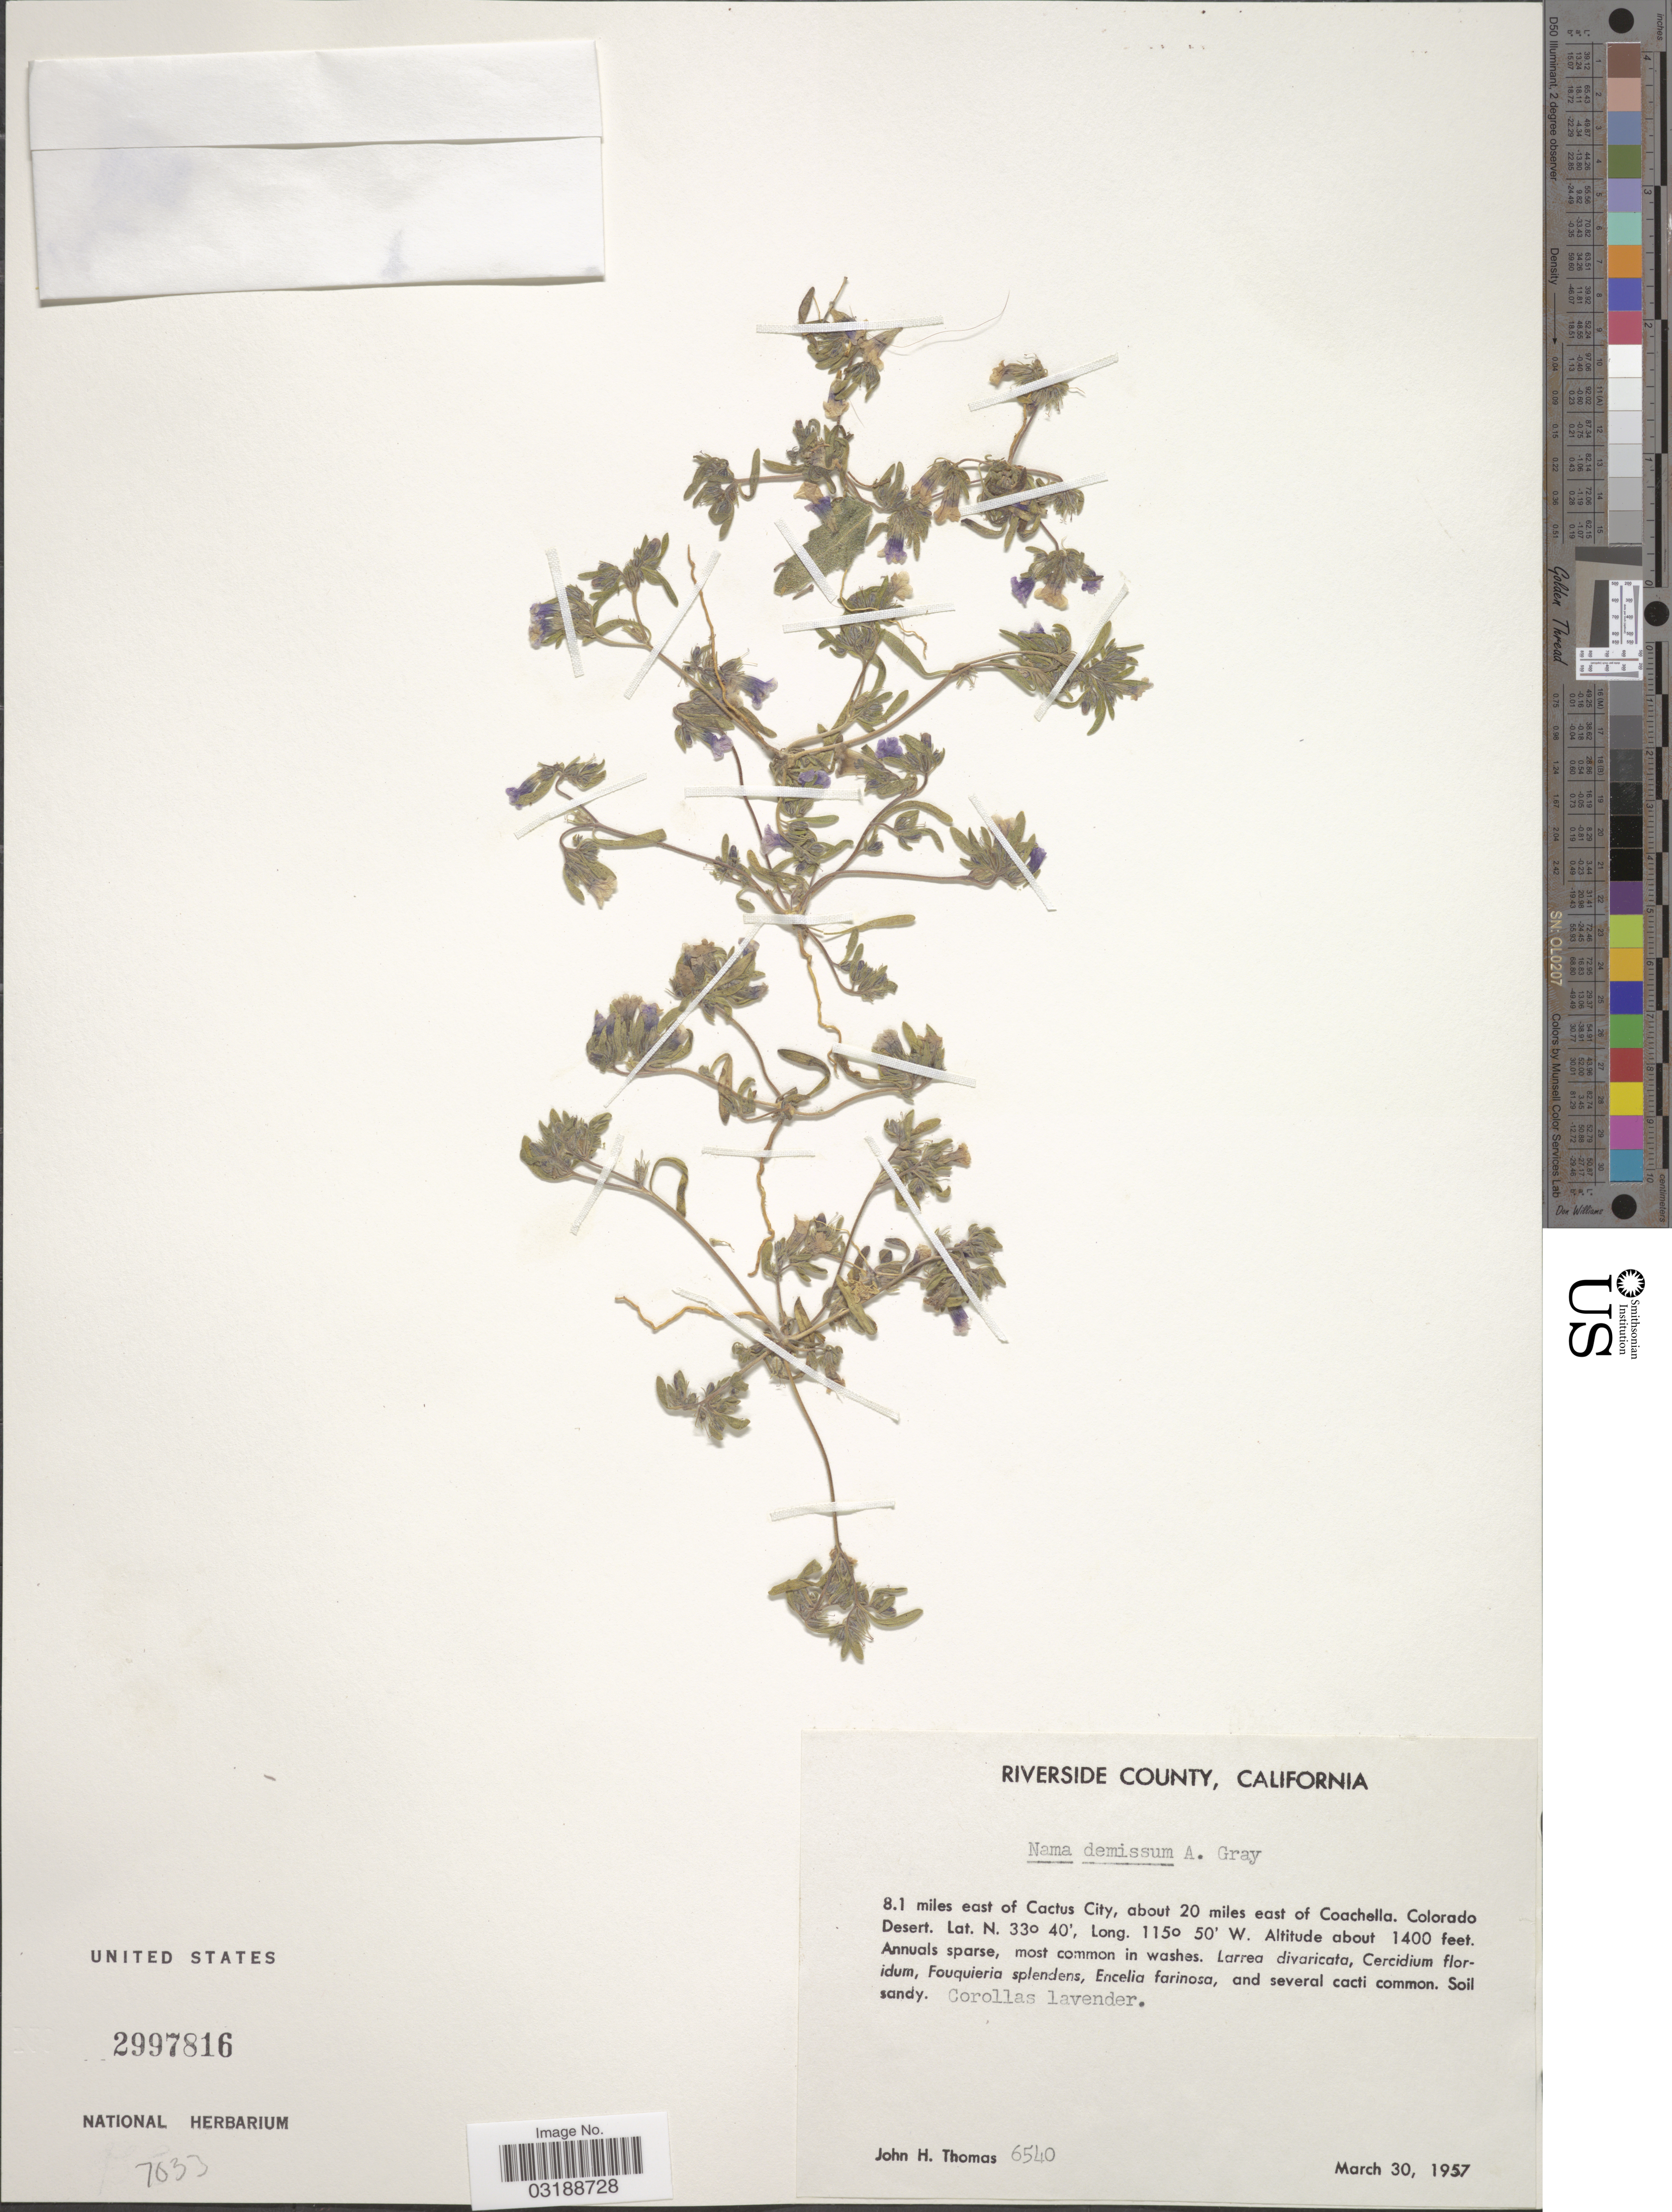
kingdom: Plantae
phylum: Tracheophyta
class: Magnoliopsida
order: Boraginales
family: Namaceae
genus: Nama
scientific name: Nama sp.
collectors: J. H. Thomas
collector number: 6540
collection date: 1957-03-30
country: United States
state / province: California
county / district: Riverside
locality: Riverside County. 8.1 miles east of Cactus City, about 20 miles east of Coachella. Colorado Desert.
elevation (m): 427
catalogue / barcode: US 2997816